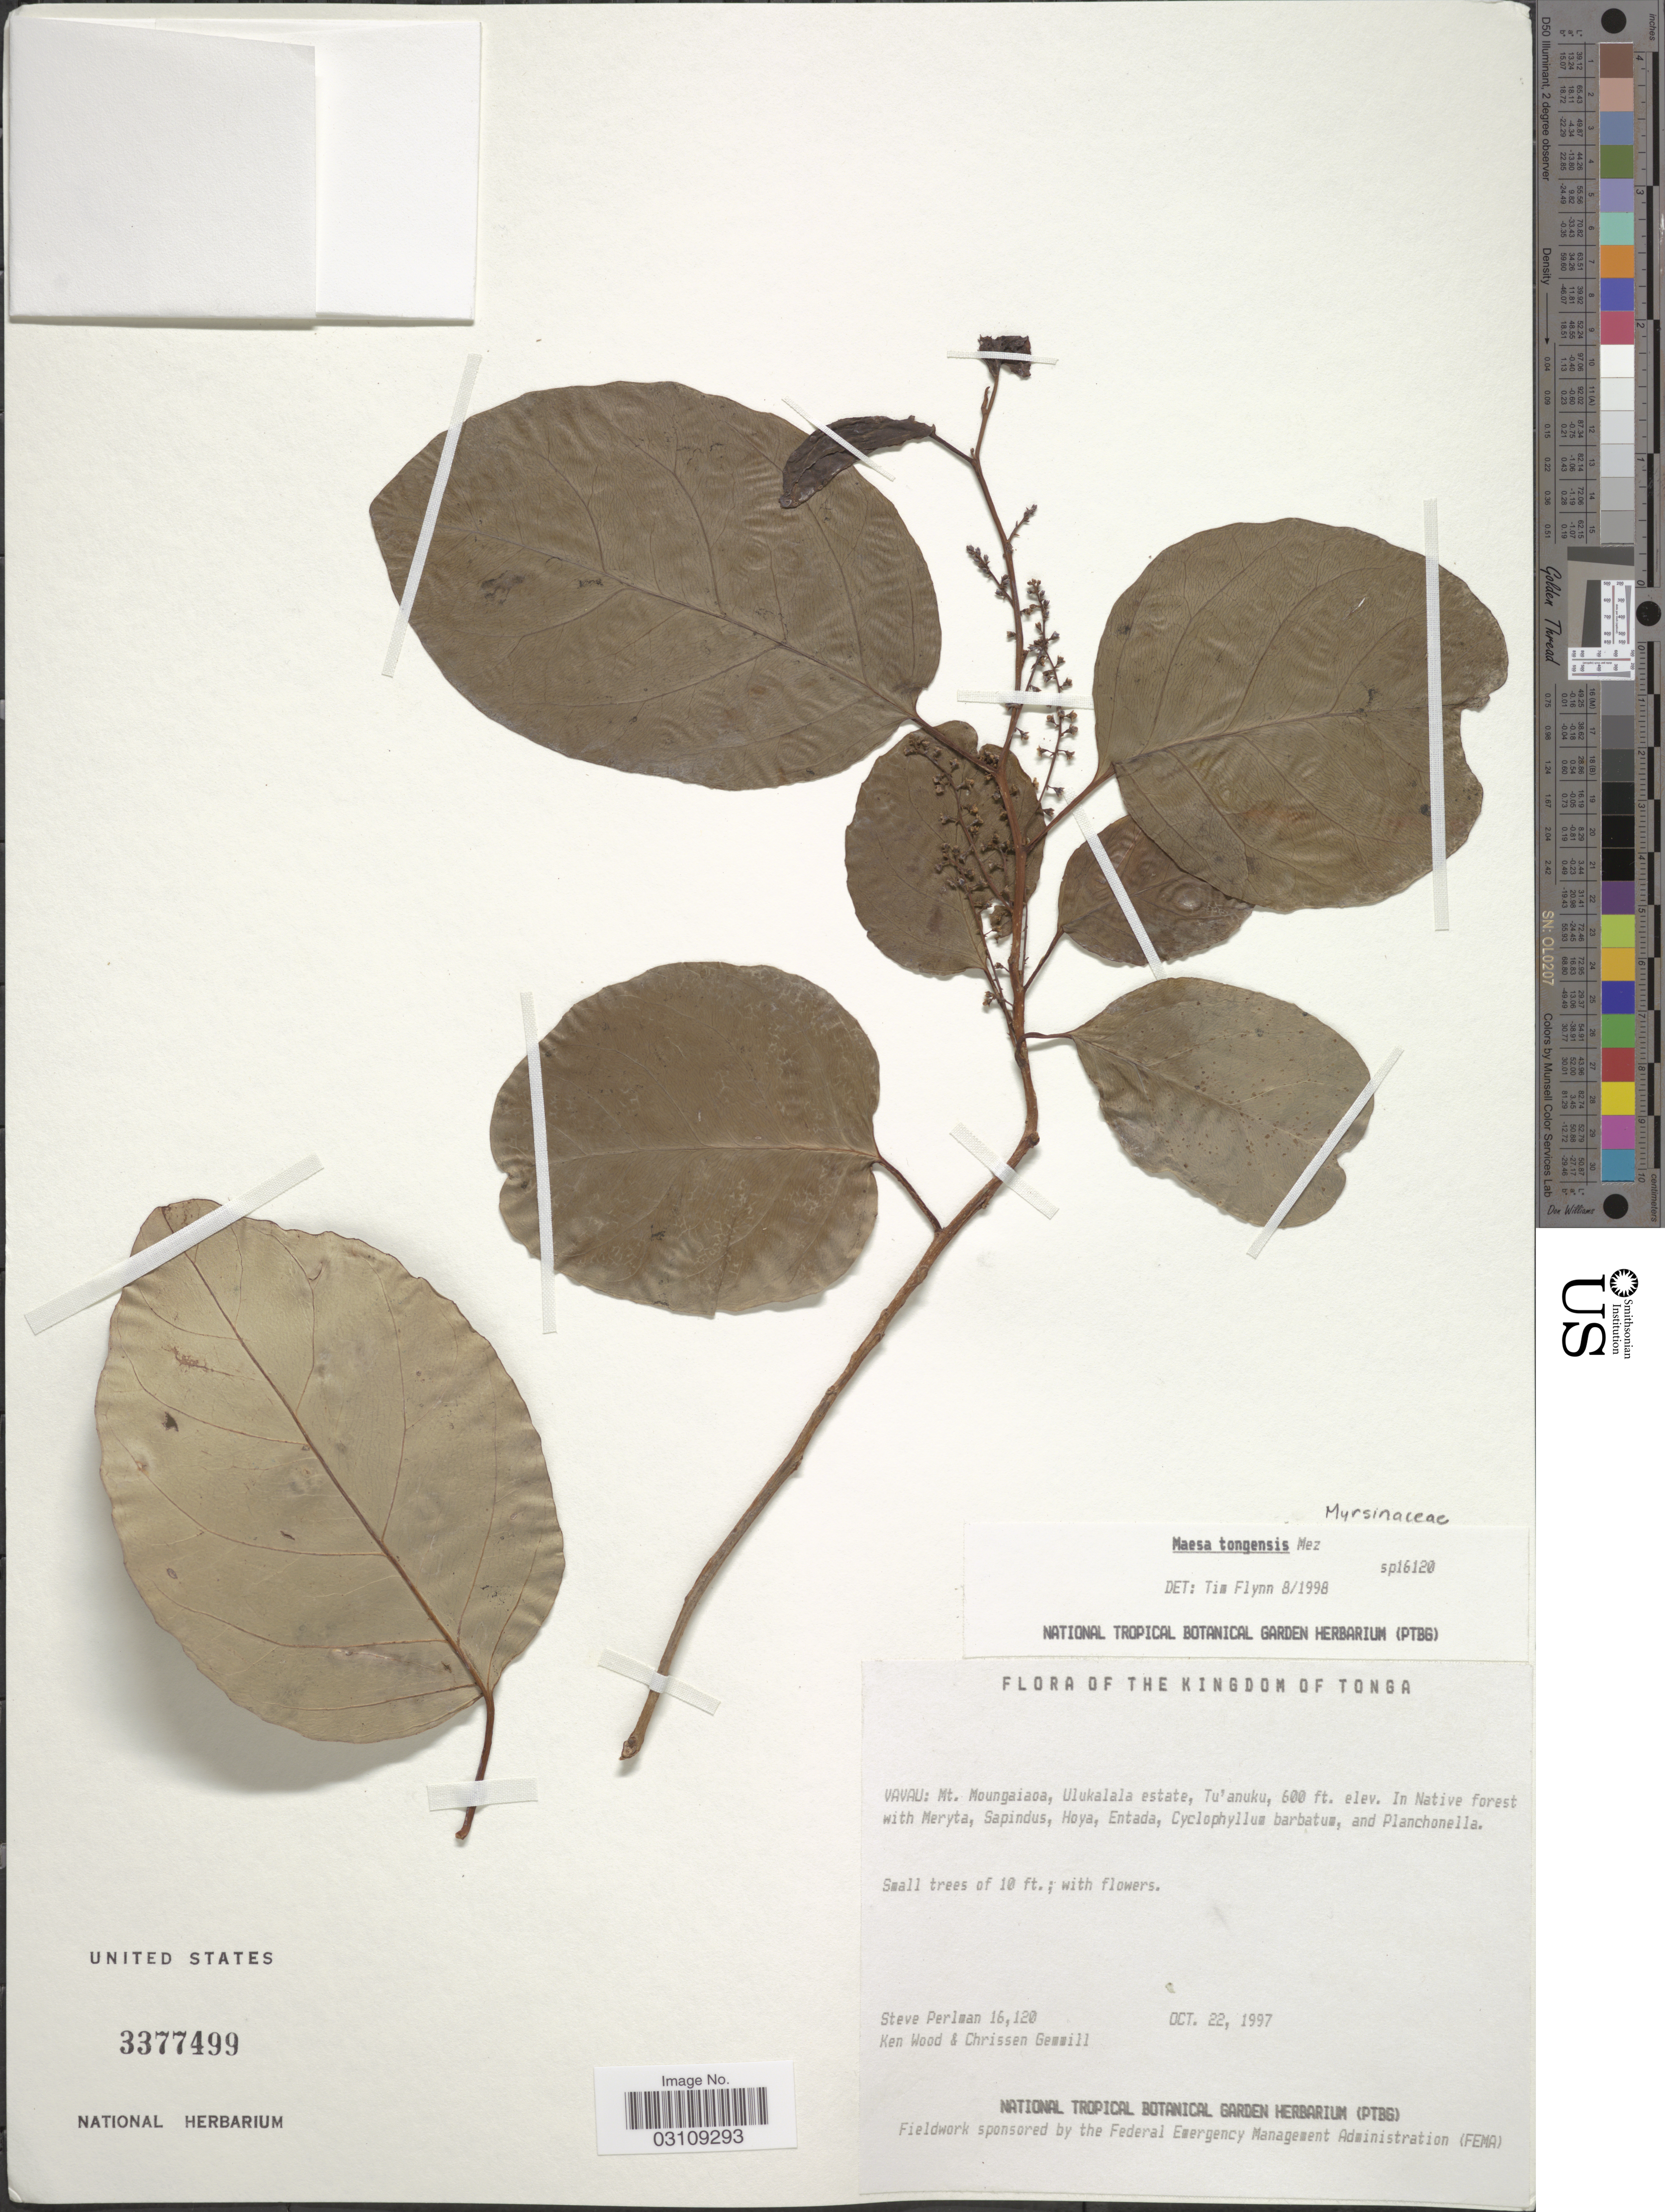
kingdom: Plantae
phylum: Tracheophyta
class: Magnoliopsida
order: Ericales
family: Primulaceae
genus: Maesa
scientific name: Maesa tongensis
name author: Mez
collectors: S. Perlman, Wood K. & C. Gemmill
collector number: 16120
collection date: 1997-10-22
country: Tonga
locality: Kingdom of Tonga. Vavau: Mt. Moungaiaoa, Ulukalala estate, Tu'anuku.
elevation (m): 183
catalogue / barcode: US 3377499